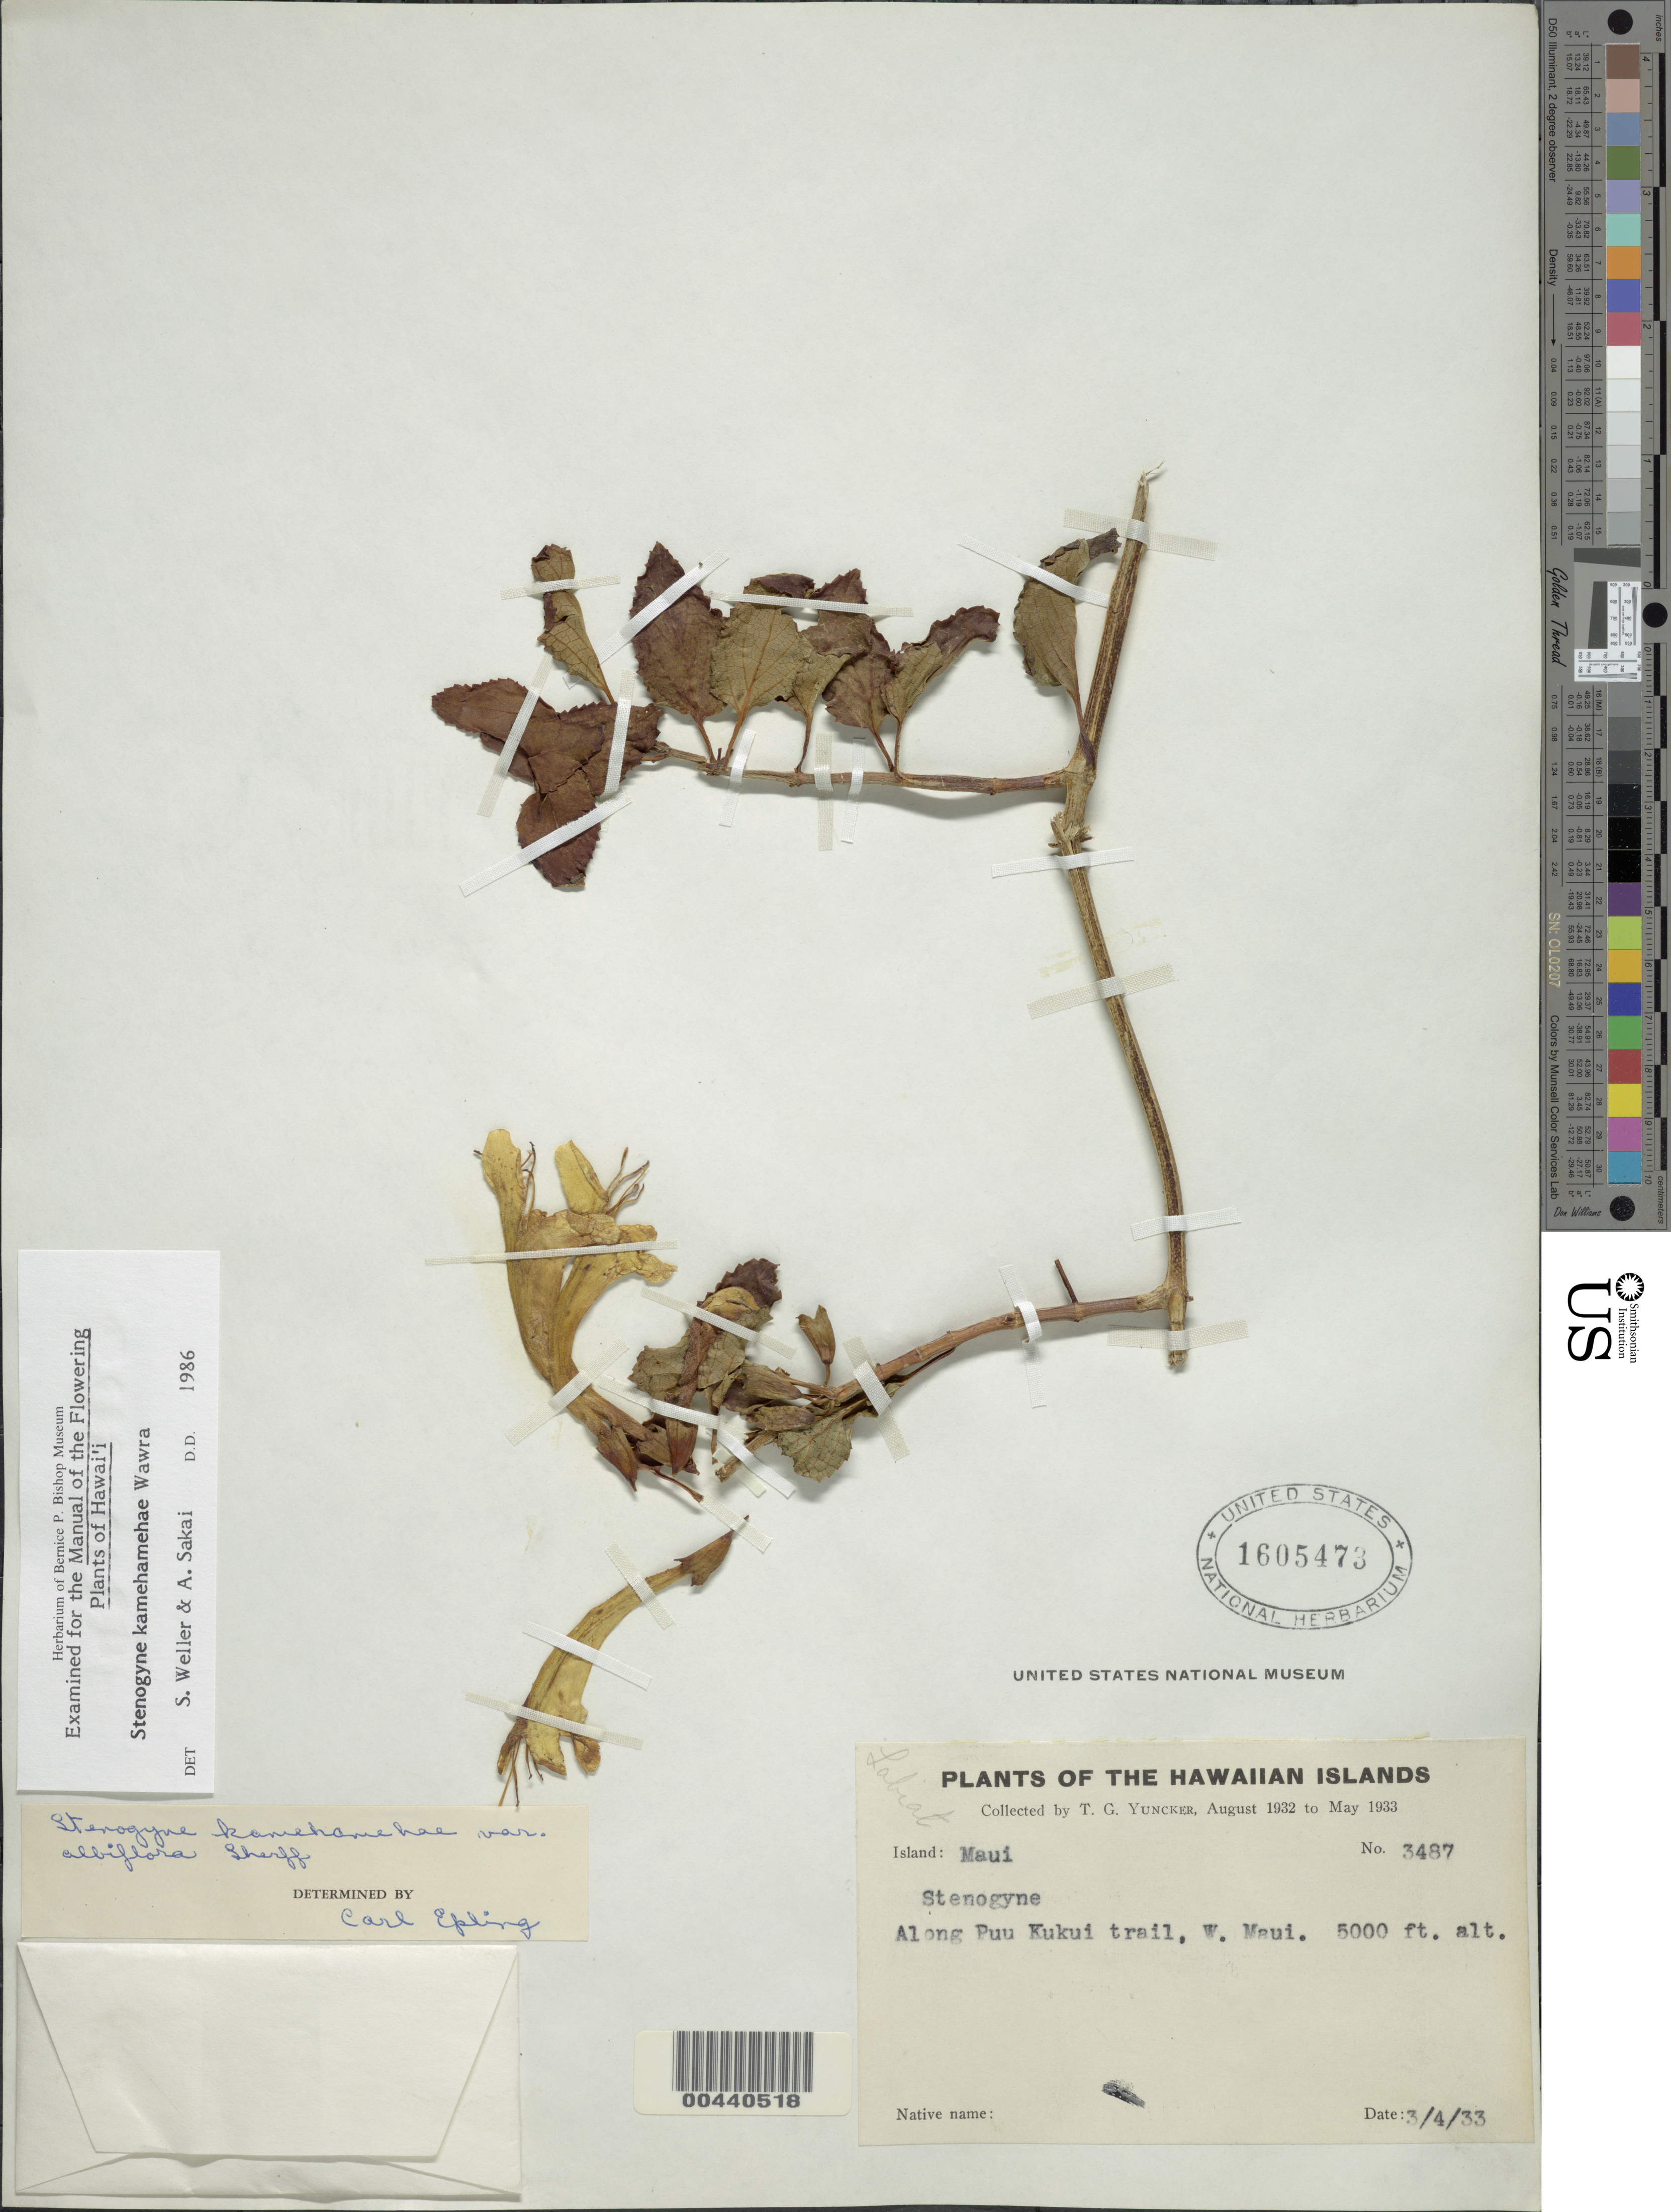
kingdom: Plantae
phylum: Tracheophyta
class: Magnoliopsida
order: Lamiales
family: Lamiaceae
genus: Stenogyne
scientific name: Stenogyne kamehamehae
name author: Wawra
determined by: Weller, Stephen G., (UNITED STATES)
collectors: T. G. Yuncker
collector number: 3487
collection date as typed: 4 Mar 1933 or 3 Apr 1933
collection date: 1933-03-04 or 1933-04-03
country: United States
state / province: Hawaii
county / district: Maui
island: Maui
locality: Along Puu Kukui trail, W Maui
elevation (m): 1524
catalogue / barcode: US 1605473